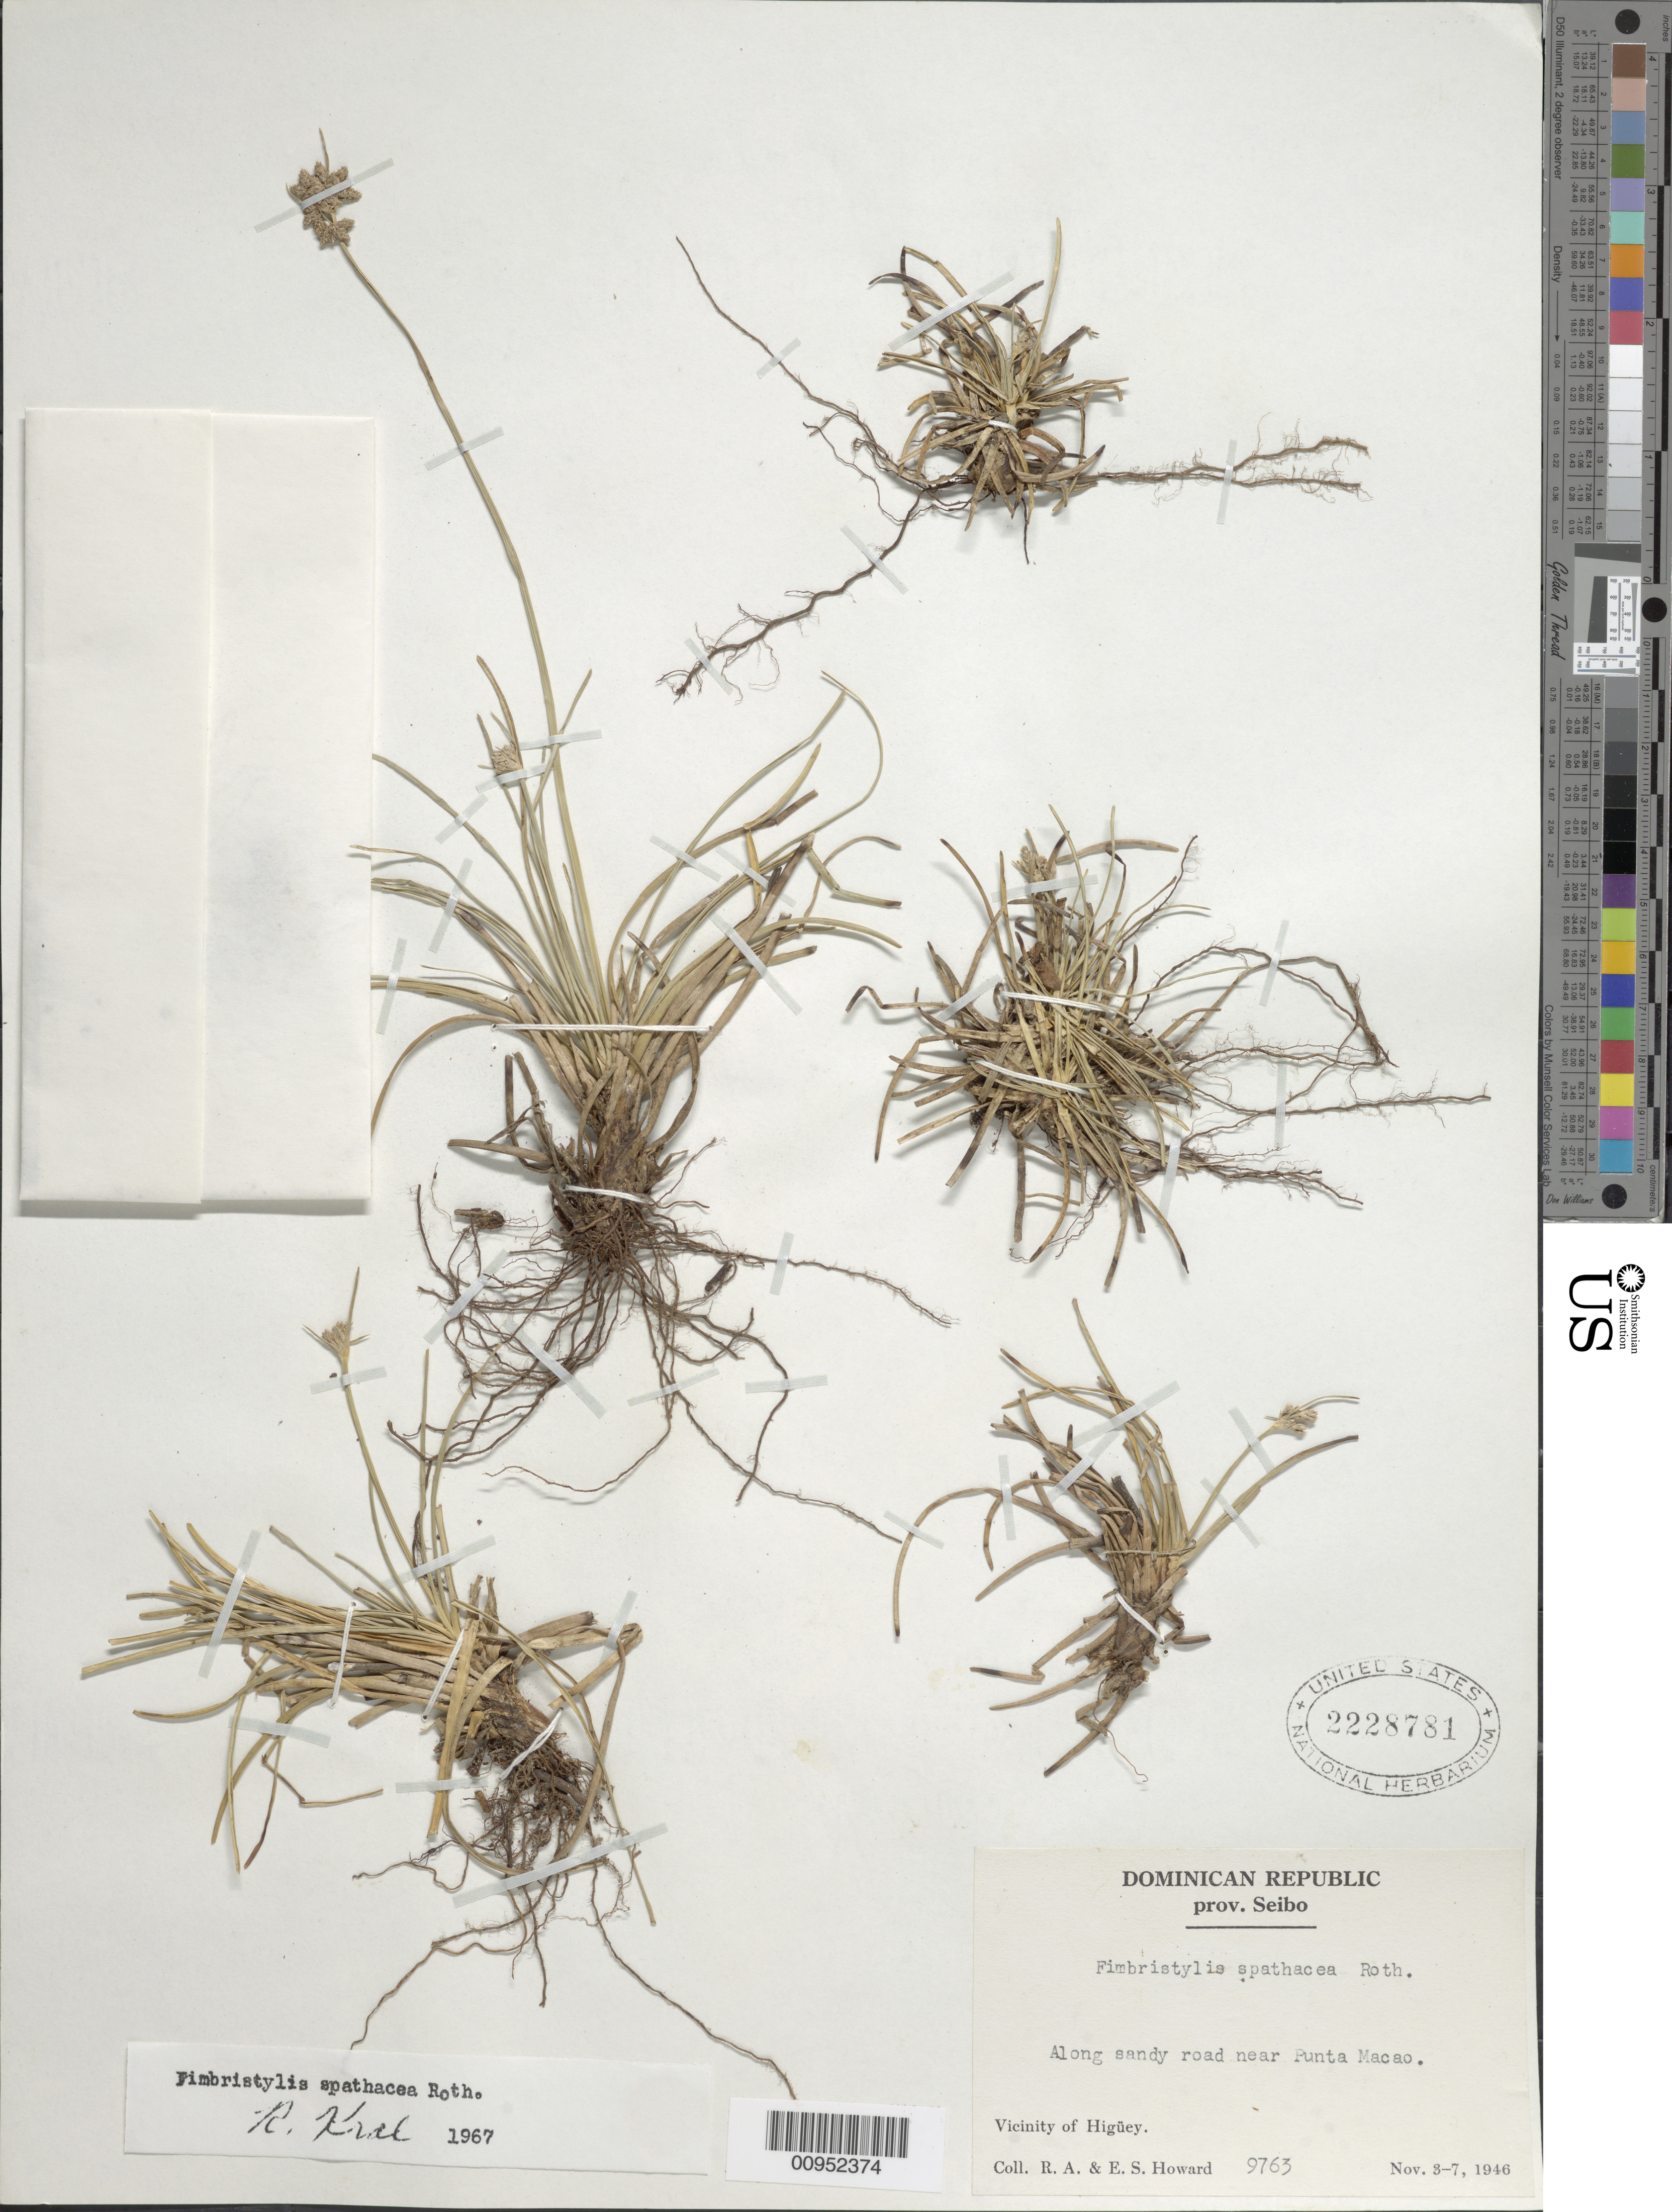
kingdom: Plantae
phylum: Tracheophyta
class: Liliopsida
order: Poales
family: Cyperaceae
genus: Fimbristylis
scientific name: Fimbristylis cymosa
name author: R. Br.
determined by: Kral, Robert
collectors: R. A. Howard & E. S. Howard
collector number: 9763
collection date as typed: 03 Nov 1946 to 07 Nov 1946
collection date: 1946-11-03/1946-11-07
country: Dominican Republic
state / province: El Seibo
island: Hispaniola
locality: Along sandy road near Punta Macao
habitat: Along sandy road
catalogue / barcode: US 2228781